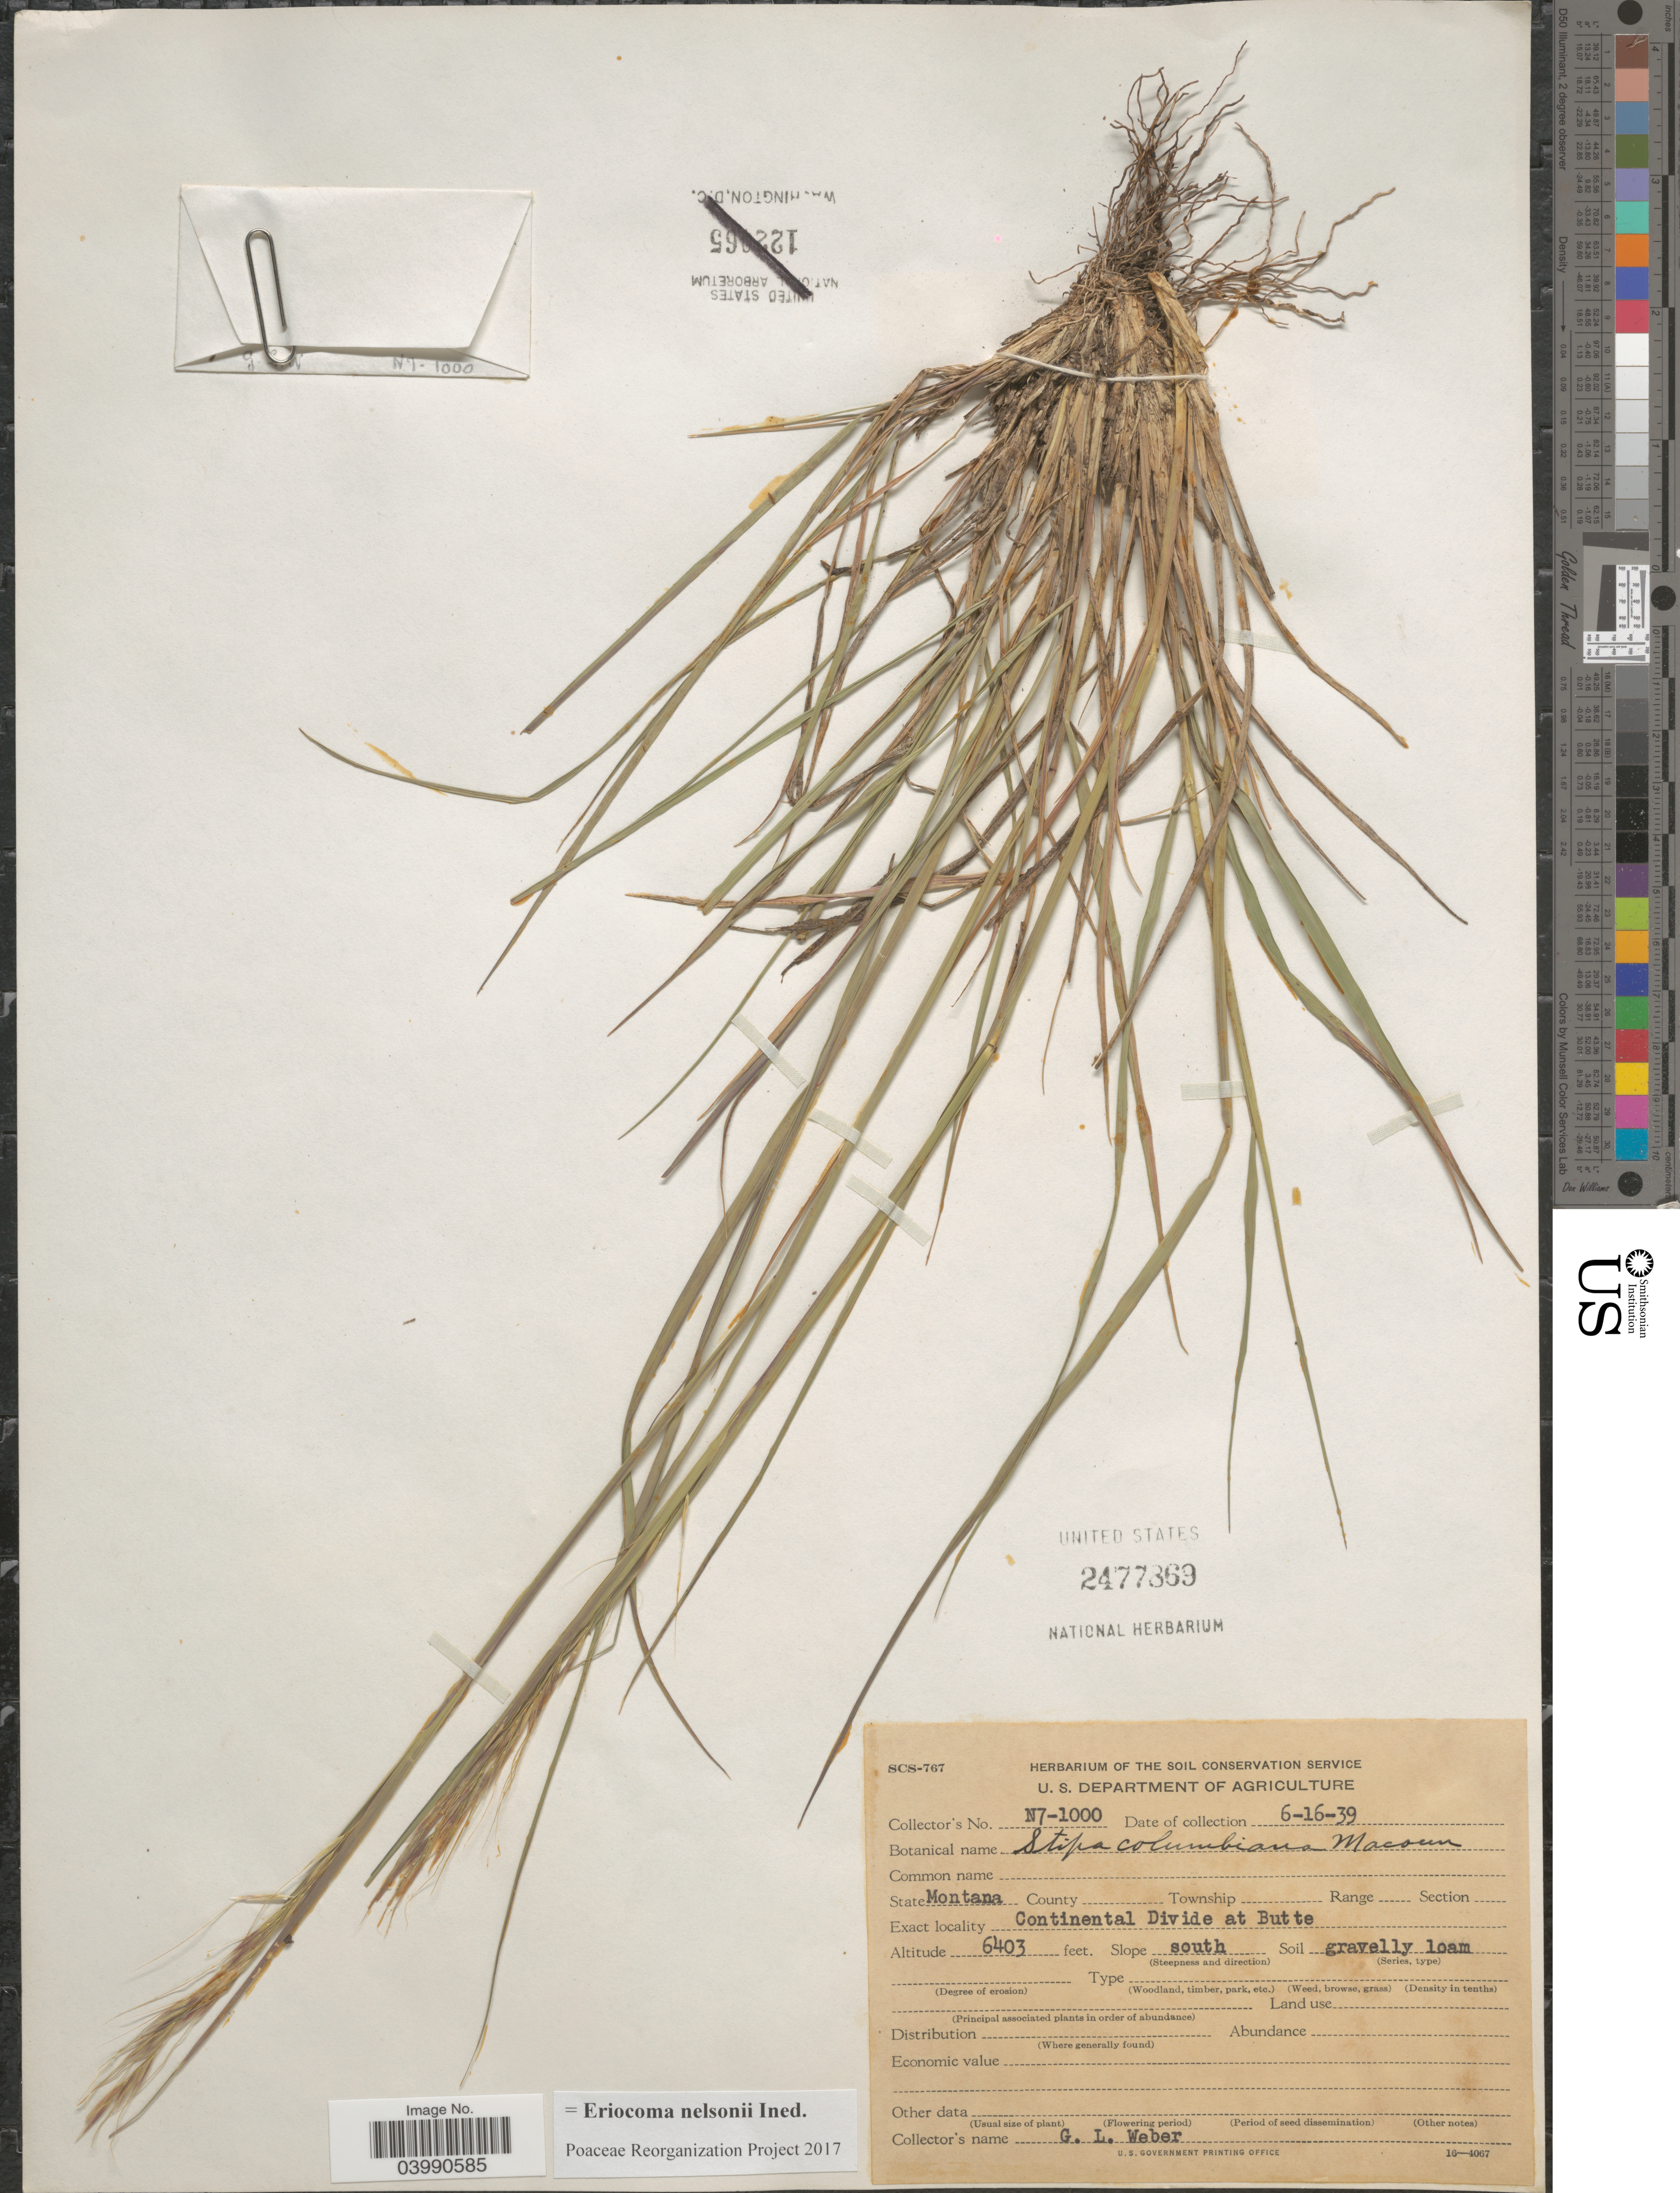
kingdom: Plantae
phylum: Tracheophyta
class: Liliopsida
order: Poales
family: Poaceae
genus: Eriocoma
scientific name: Eriocoma nelsonii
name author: (Scribn.) Romasch.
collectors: G. Weber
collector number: N7-1000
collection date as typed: Transcribed d/m/y: 16/6/39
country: United States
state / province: Montana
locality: Continental Divide at Butte. Slope south.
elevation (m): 1952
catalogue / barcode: US 2477869